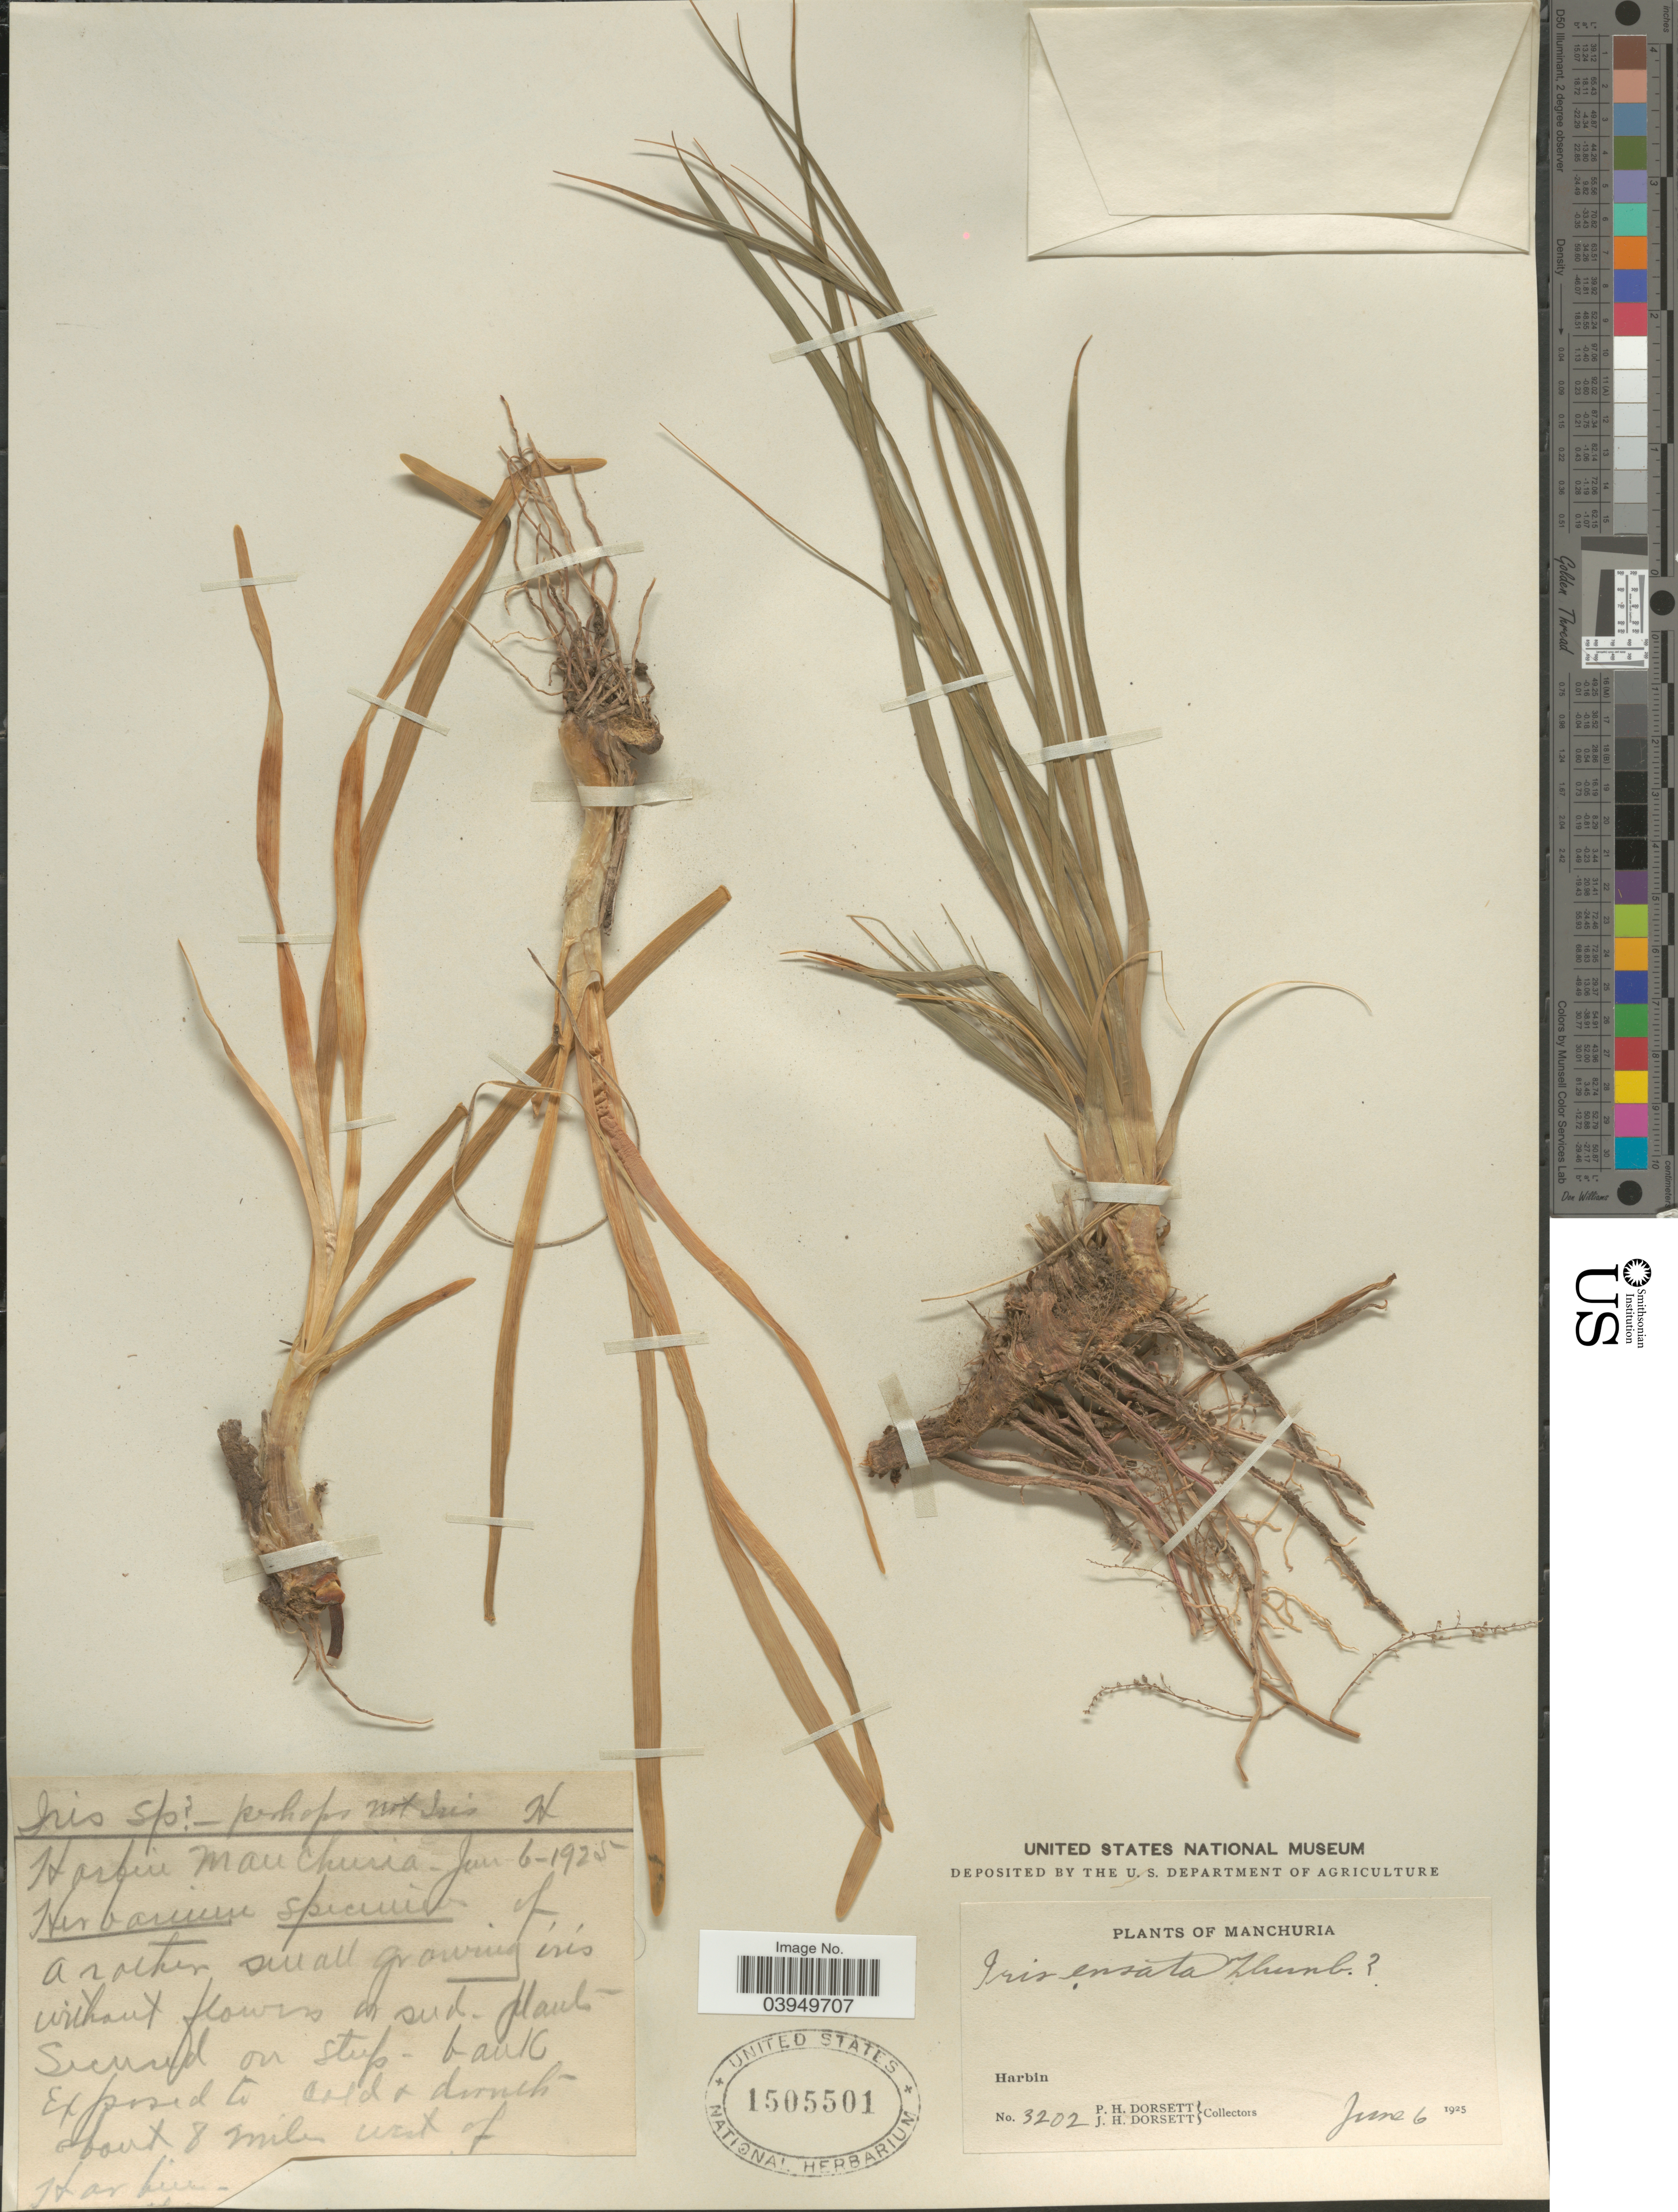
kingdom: Plantae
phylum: Tracheophyta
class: Liliopsida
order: Asparagales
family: Iridaceae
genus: Iris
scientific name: Iris ensata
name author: Thunb.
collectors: P. H. Dorsett & J. Dorsett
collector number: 3202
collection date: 1925-06-06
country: China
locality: Manchuria. Harbin. About 8 miles west of Harbin.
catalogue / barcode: US 1505501